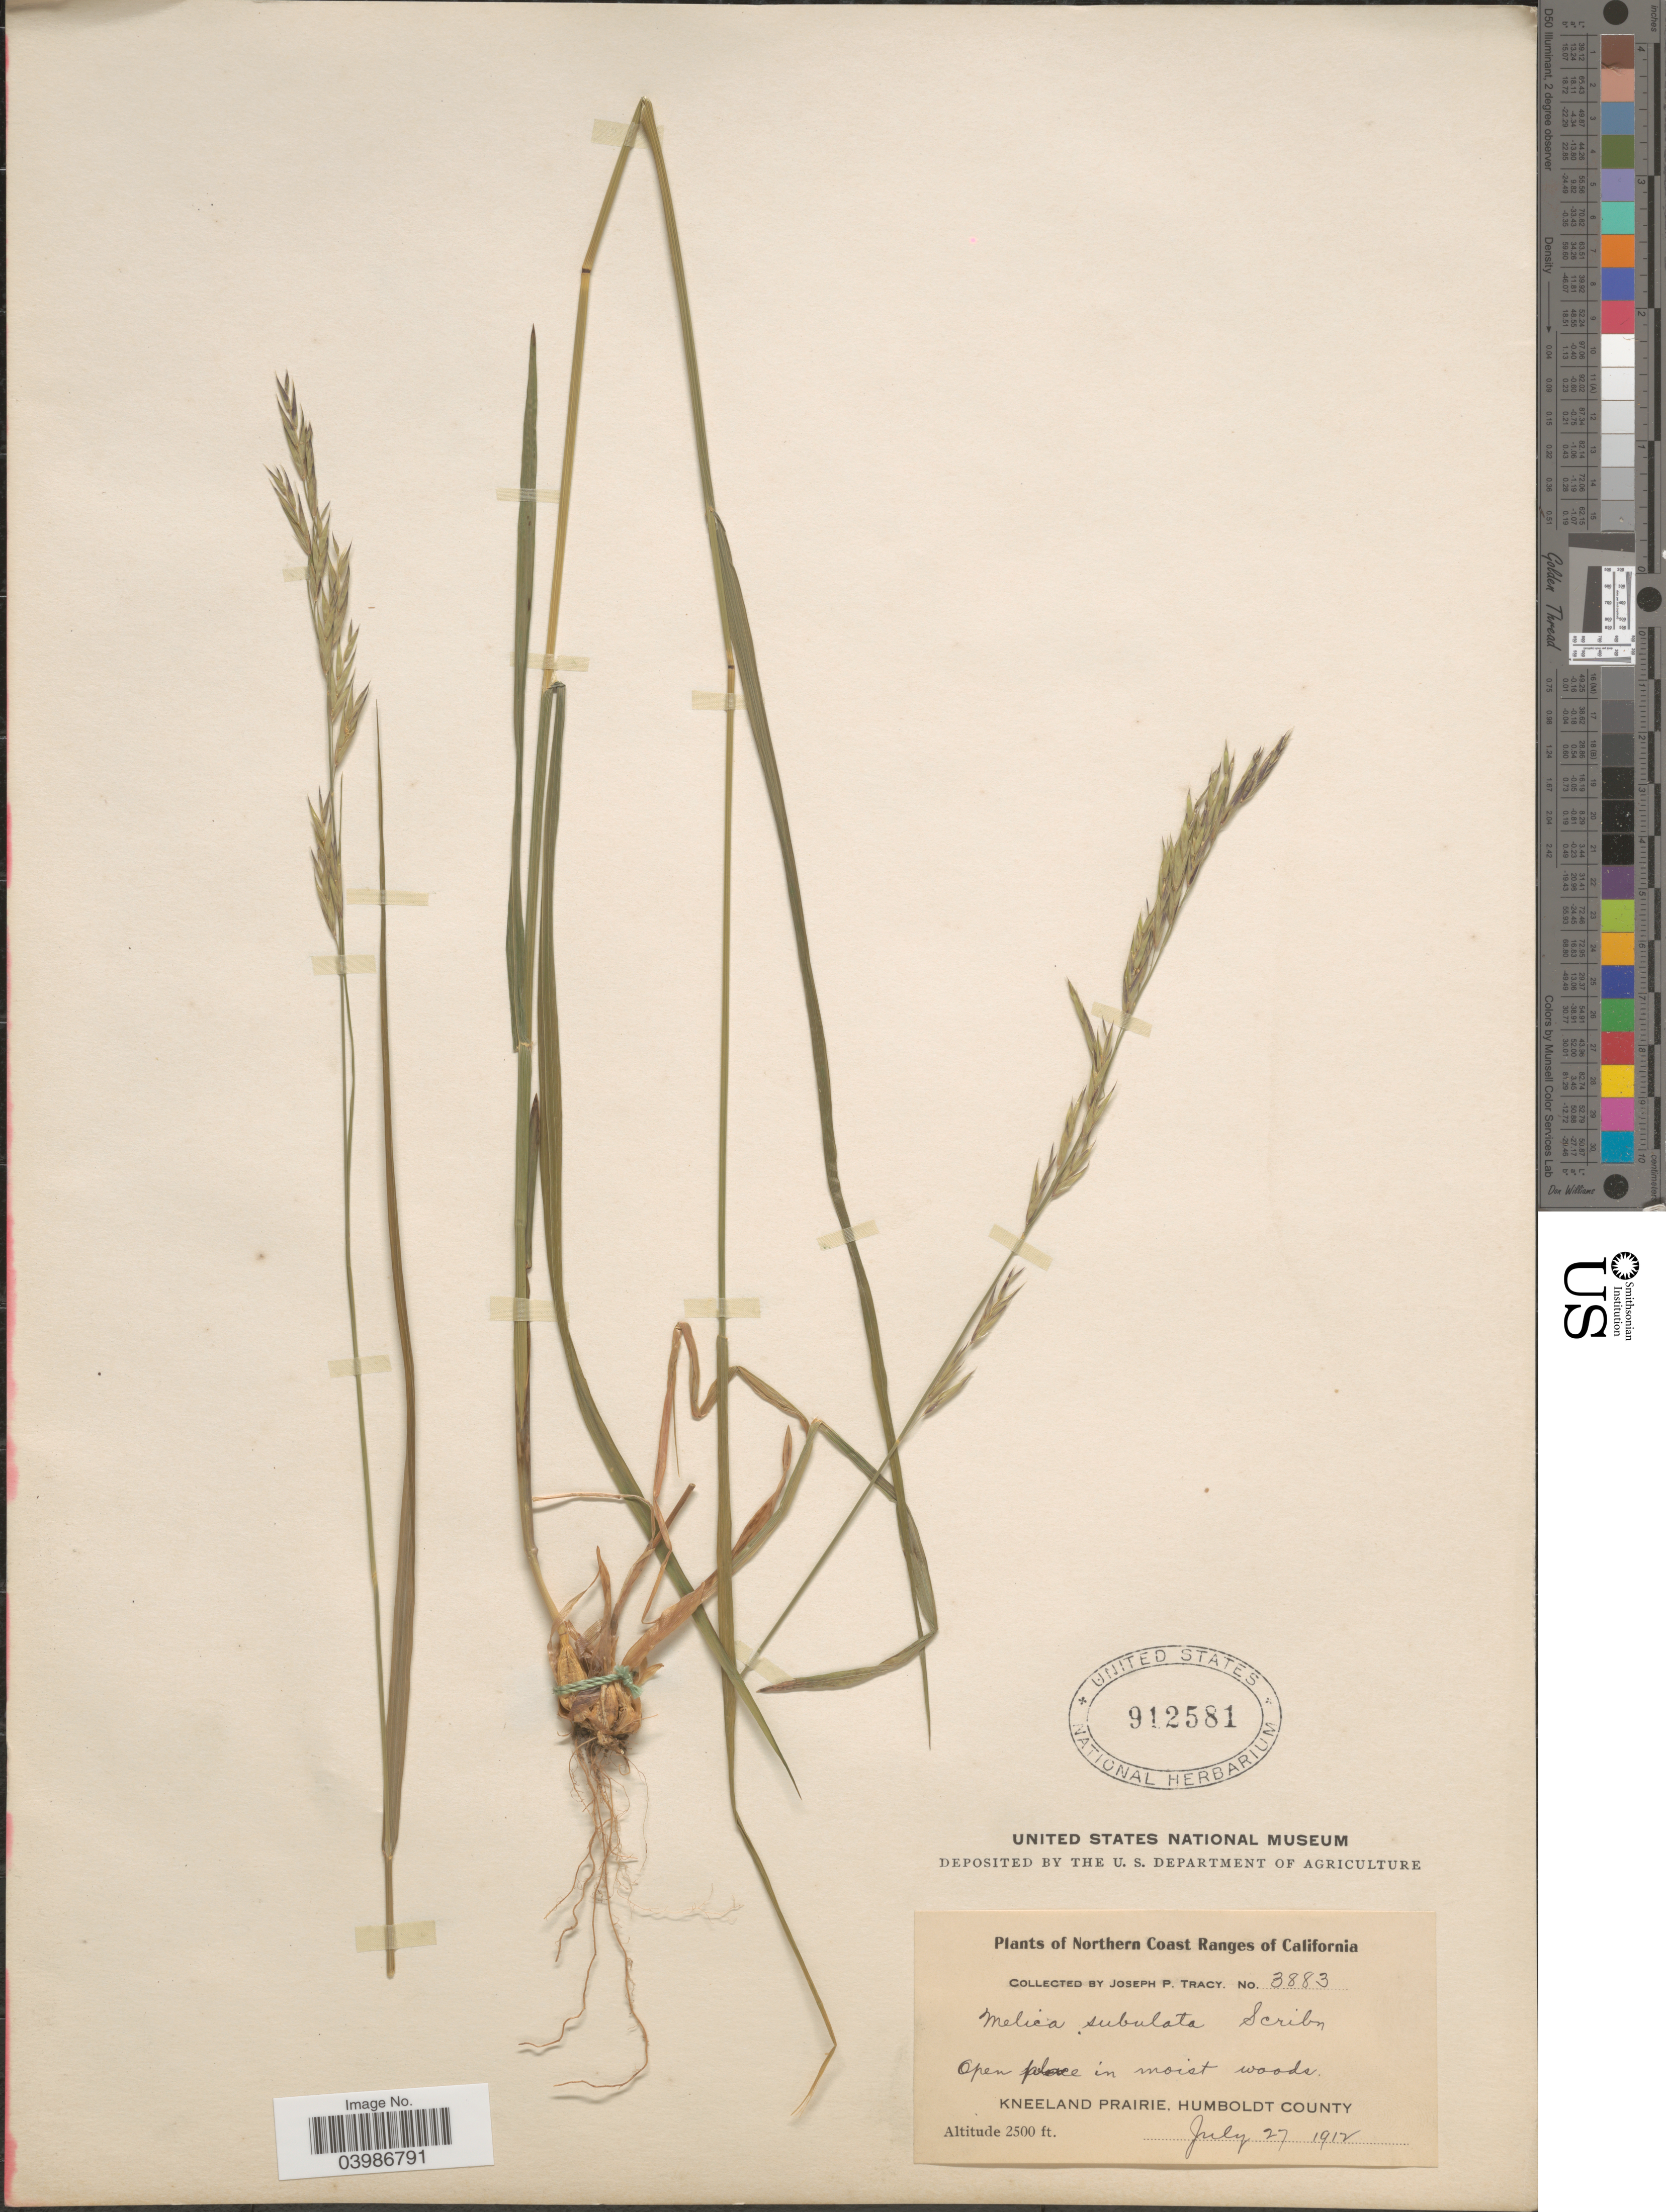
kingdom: Plantae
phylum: Tracheophyta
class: Liliopsida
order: Poales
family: Poaceae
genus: Melica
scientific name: Melica subulata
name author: (Griseb.) Scribn.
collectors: J. Tracy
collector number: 383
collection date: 1912-07-27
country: United States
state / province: California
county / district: Humboldt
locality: Northern Coast Ranges of California. Kneeland Prairie, Humboldt County.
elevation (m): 762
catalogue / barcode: US 912581